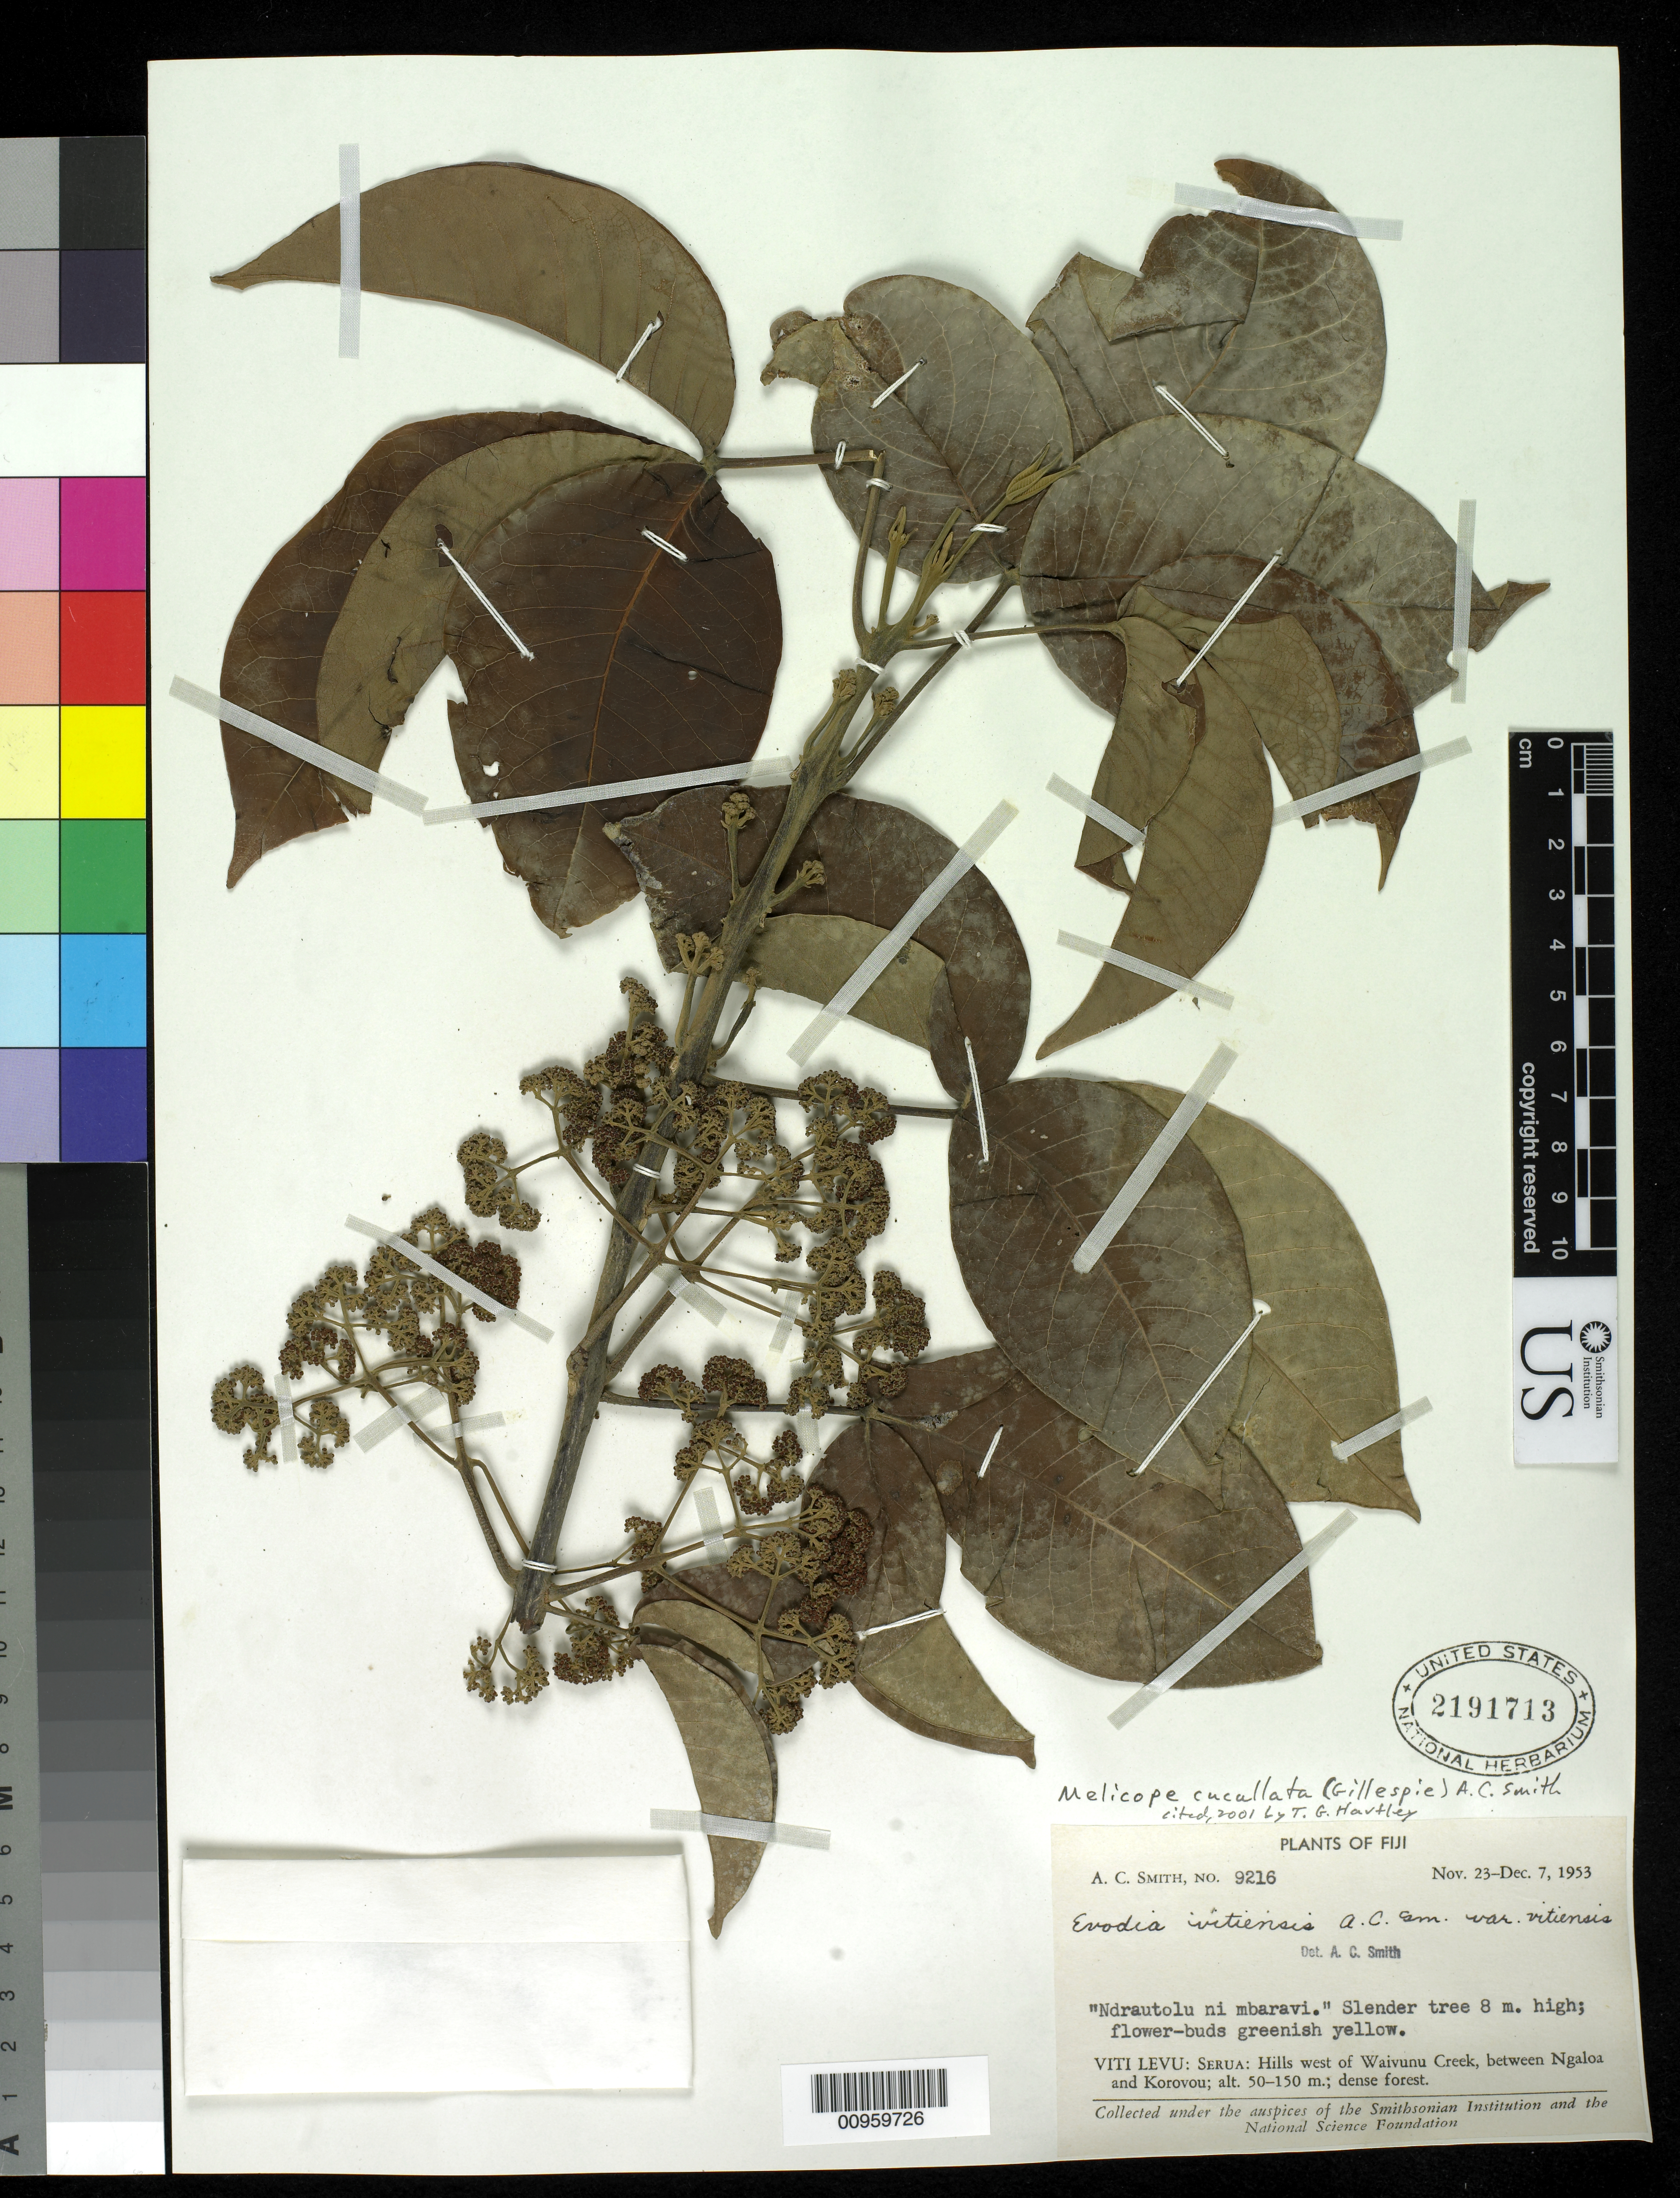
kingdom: Plantae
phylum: Tracheophyta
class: Magnoliopsida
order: Sapindales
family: Rutaceae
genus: Melicope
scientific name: Melicope cucullata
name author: (Gillespie) A.C. Sm.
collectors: C. A. Smith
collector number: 9216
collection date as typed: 23 Nov 1953 to 07 Dec 1953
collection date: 1953-11-23/1953-12-07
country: Fiji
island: Viti Levu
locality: Serua: Hills west of Waivunu Creek, between Ngaloa and Korovou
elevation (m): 50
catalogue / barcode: US 2191713